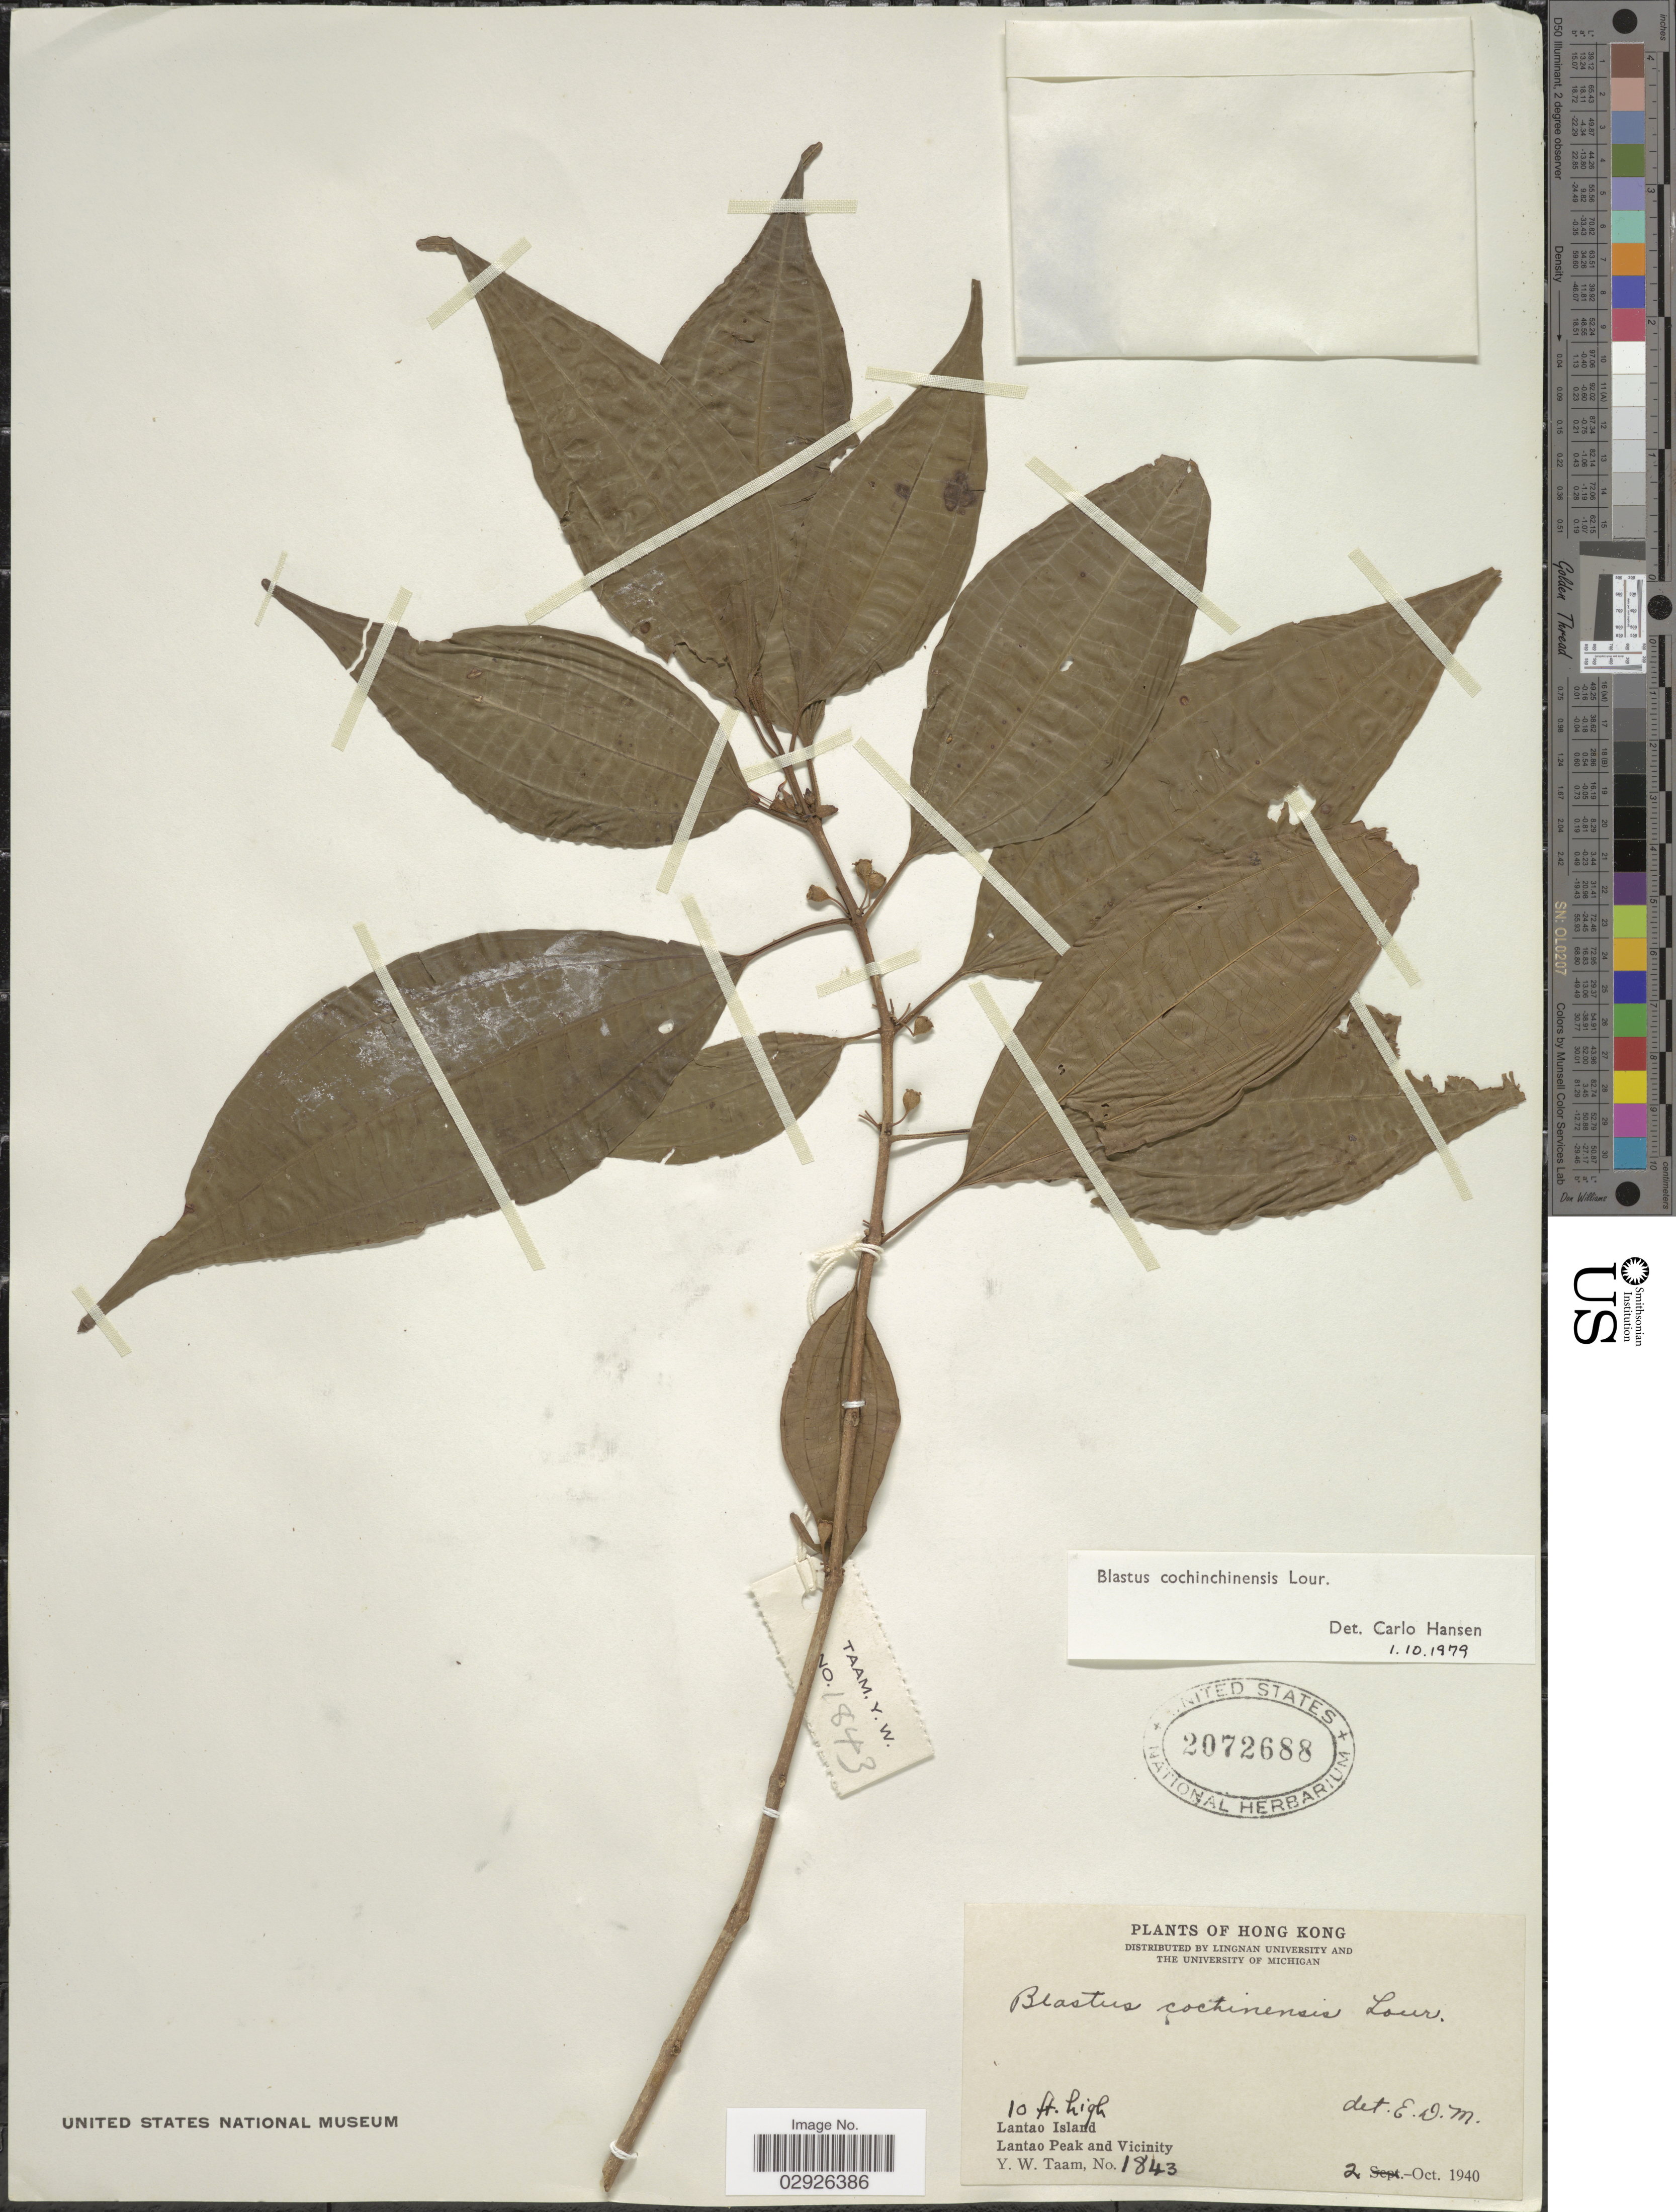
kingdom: Plantae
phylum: Tracheophyta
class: Magnoliopsida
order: Myrtales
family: Melastomataceae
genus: Blastus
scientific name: Blastus cochinchinensis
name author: Lour.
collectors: Y. W. Taam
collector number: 1843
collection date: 1940-10-02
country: China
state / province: Hong Kong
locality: Lantao Island, Lantao Peak and vicinity.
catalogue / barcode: US 2072688